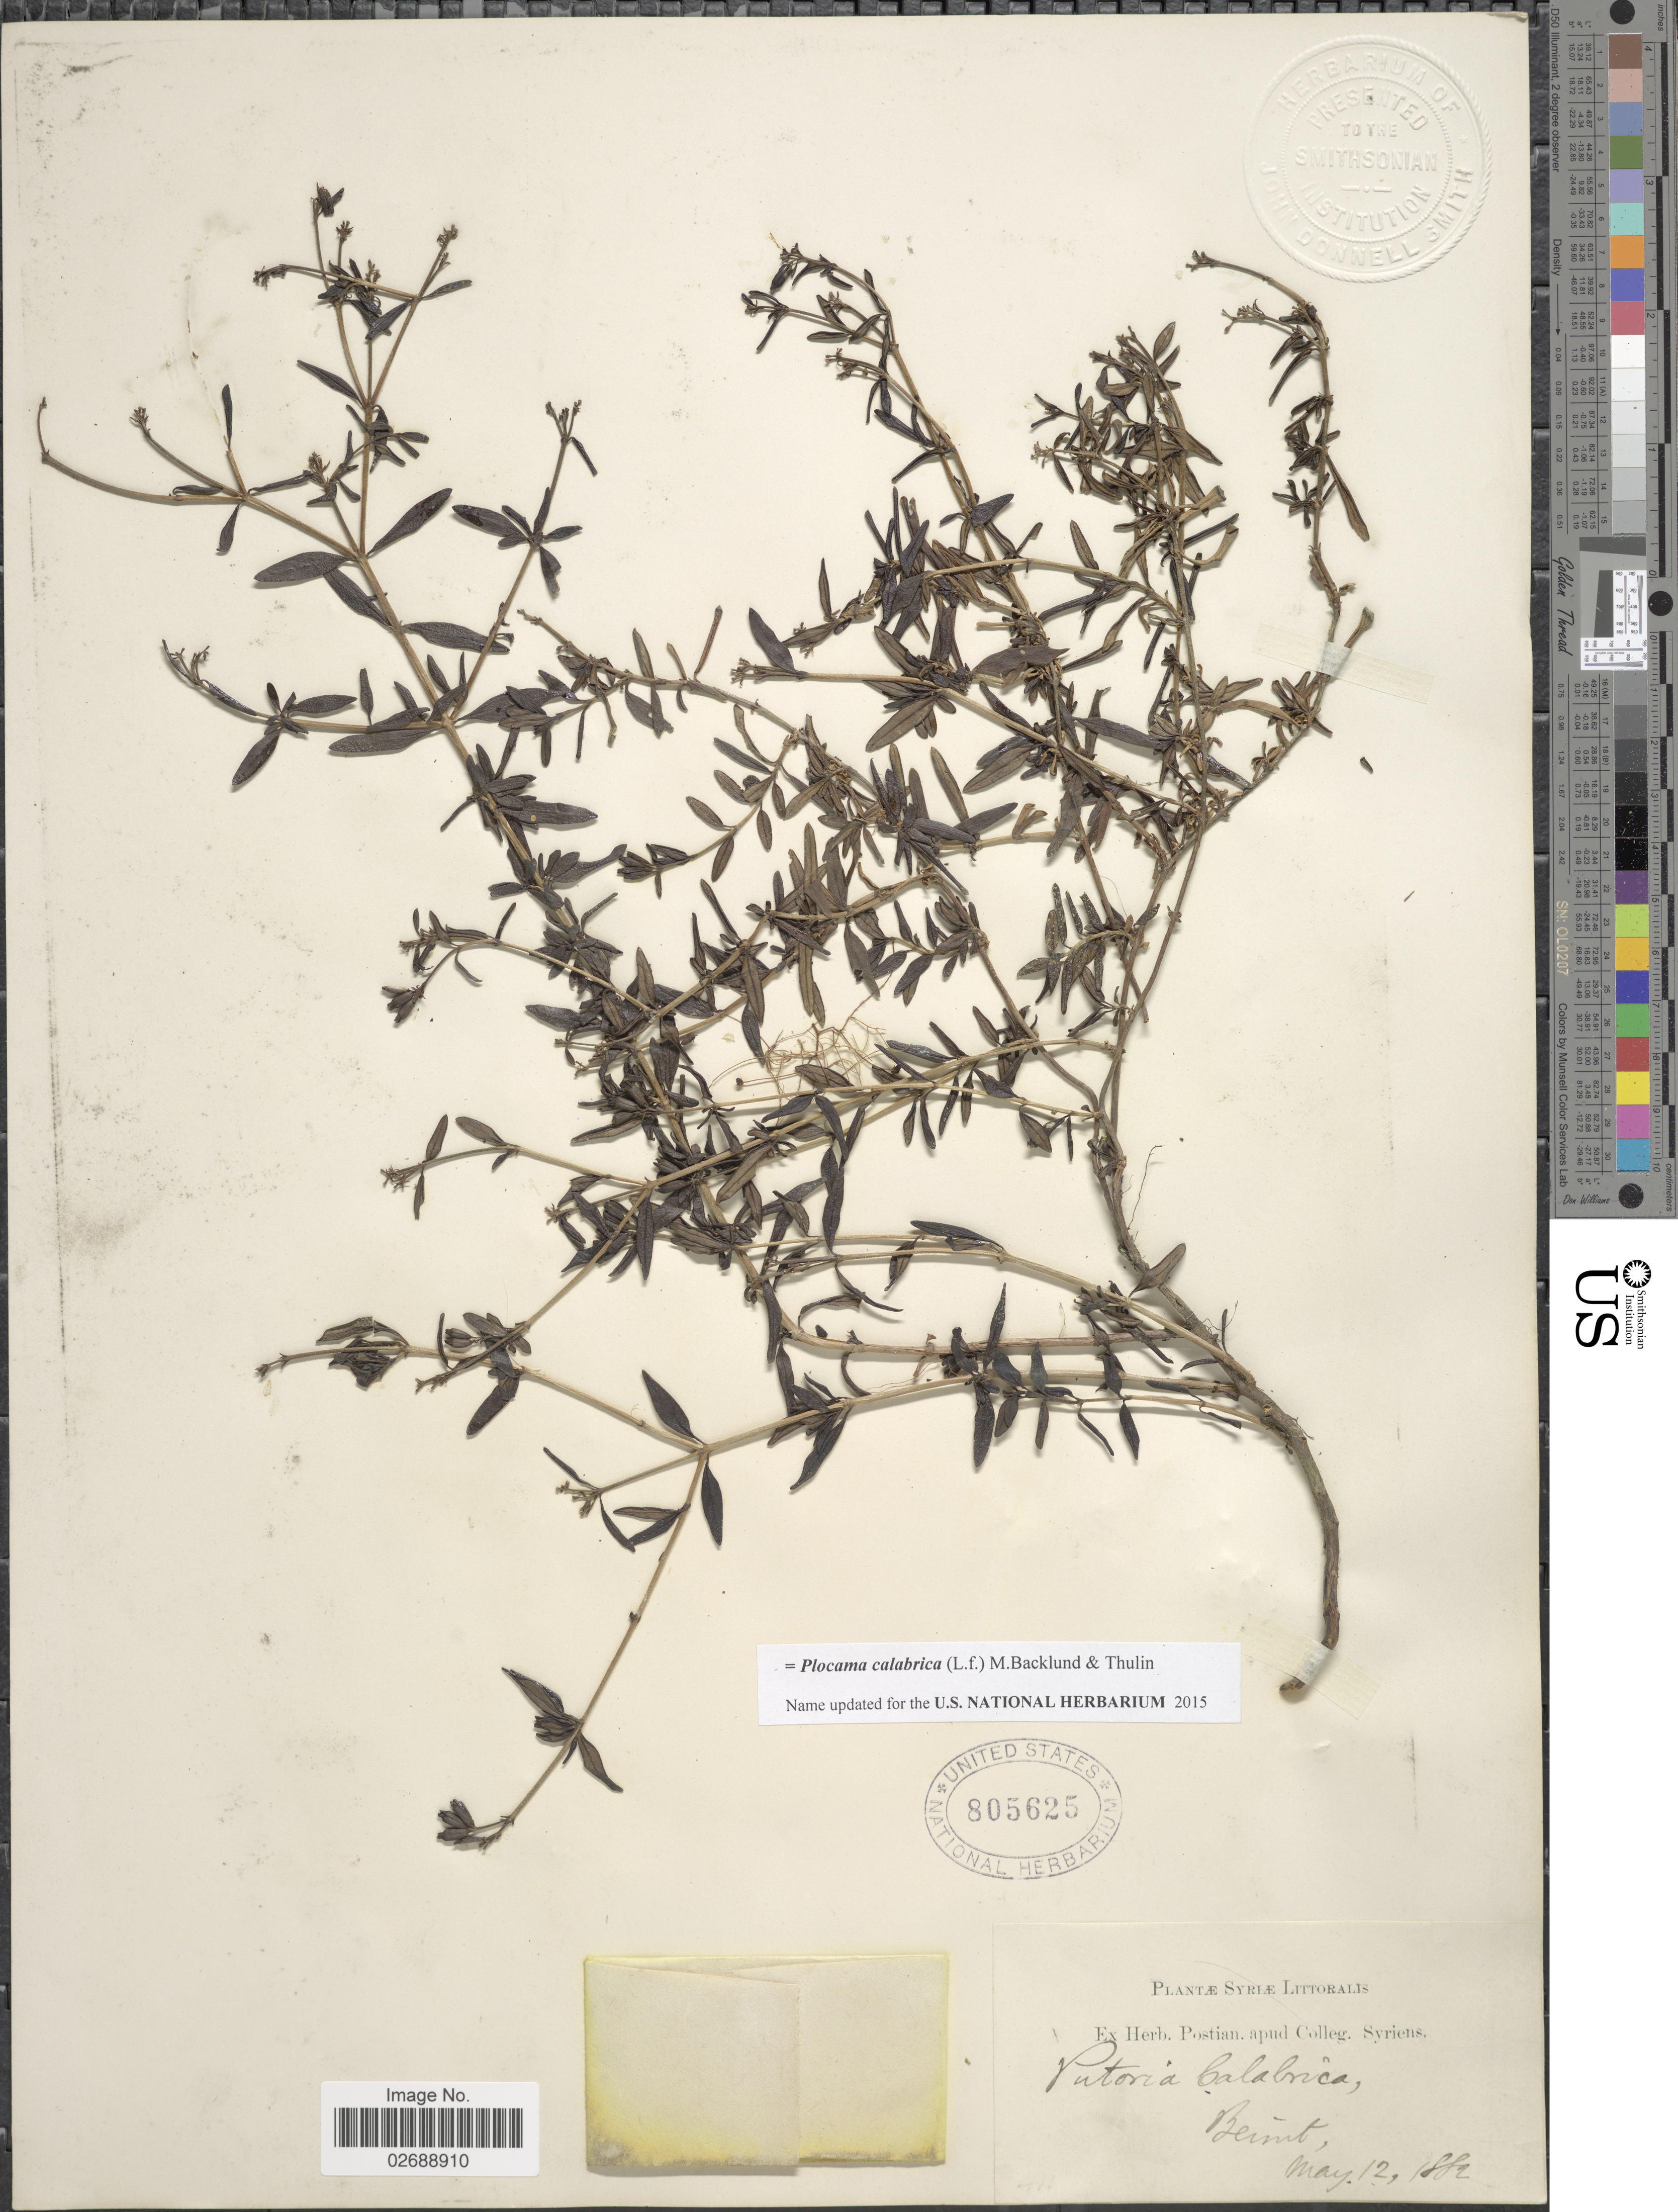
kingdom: Plantae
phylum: Tracheophyta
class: Magnoliopsida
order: Gentianales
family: Rubiaceae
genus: Plocama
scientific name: Plocama calabrica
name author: (L. f.) M.Backlund & Thulin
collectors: ex herb. Postian. apud Colleg. Syriens. Protest. USE "Fannie P. A. Shepard" (10308853) AS PRIMARY COLLECTOR INSTEAD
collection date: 1882-05-12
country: Lebanon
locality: Syriae Littoralis. Beirut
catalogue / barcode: US 805625